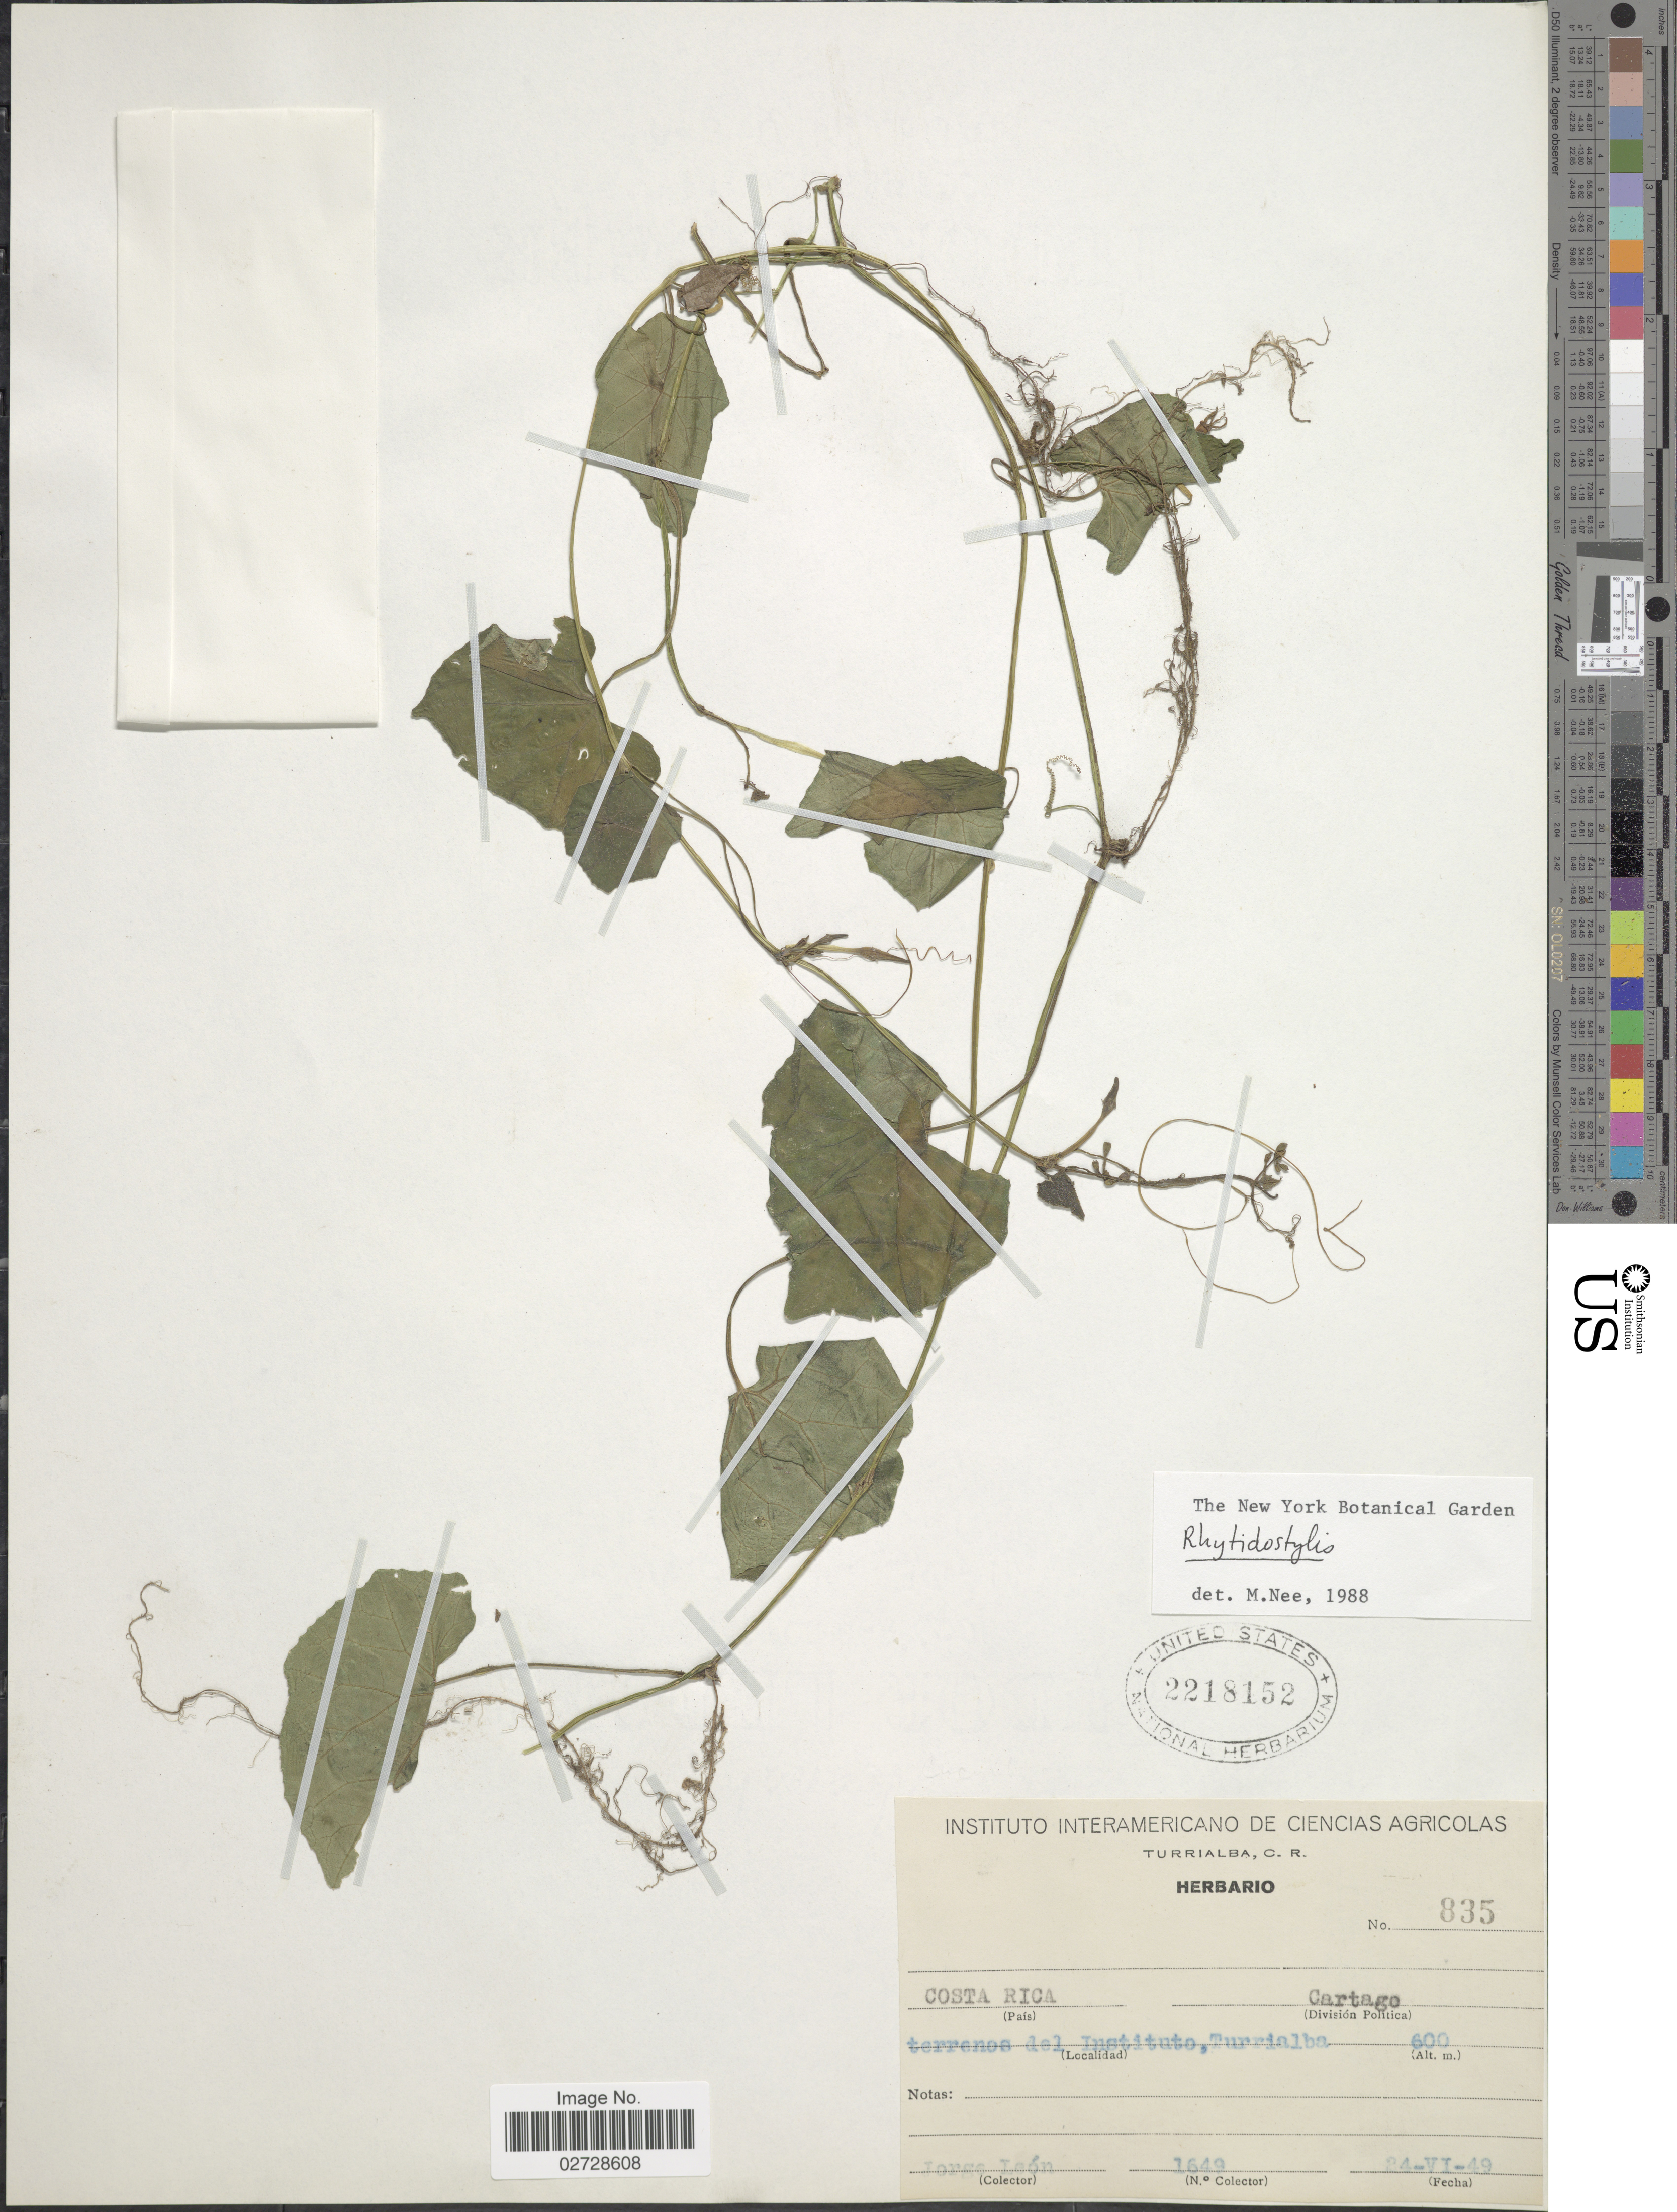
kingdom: Plantae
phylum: Tracheophyta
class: Magnoliopsida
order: Cucurbitales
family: Cucurbitaceae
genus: Cyclanthera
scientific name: Cyclanthera sp.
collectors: J. León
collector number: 1649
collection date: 1949-06-24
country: Costa Rica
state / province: Cartago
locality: Terrenos del Instituto, Turrialba.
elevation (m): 600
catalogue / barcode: US 2218152